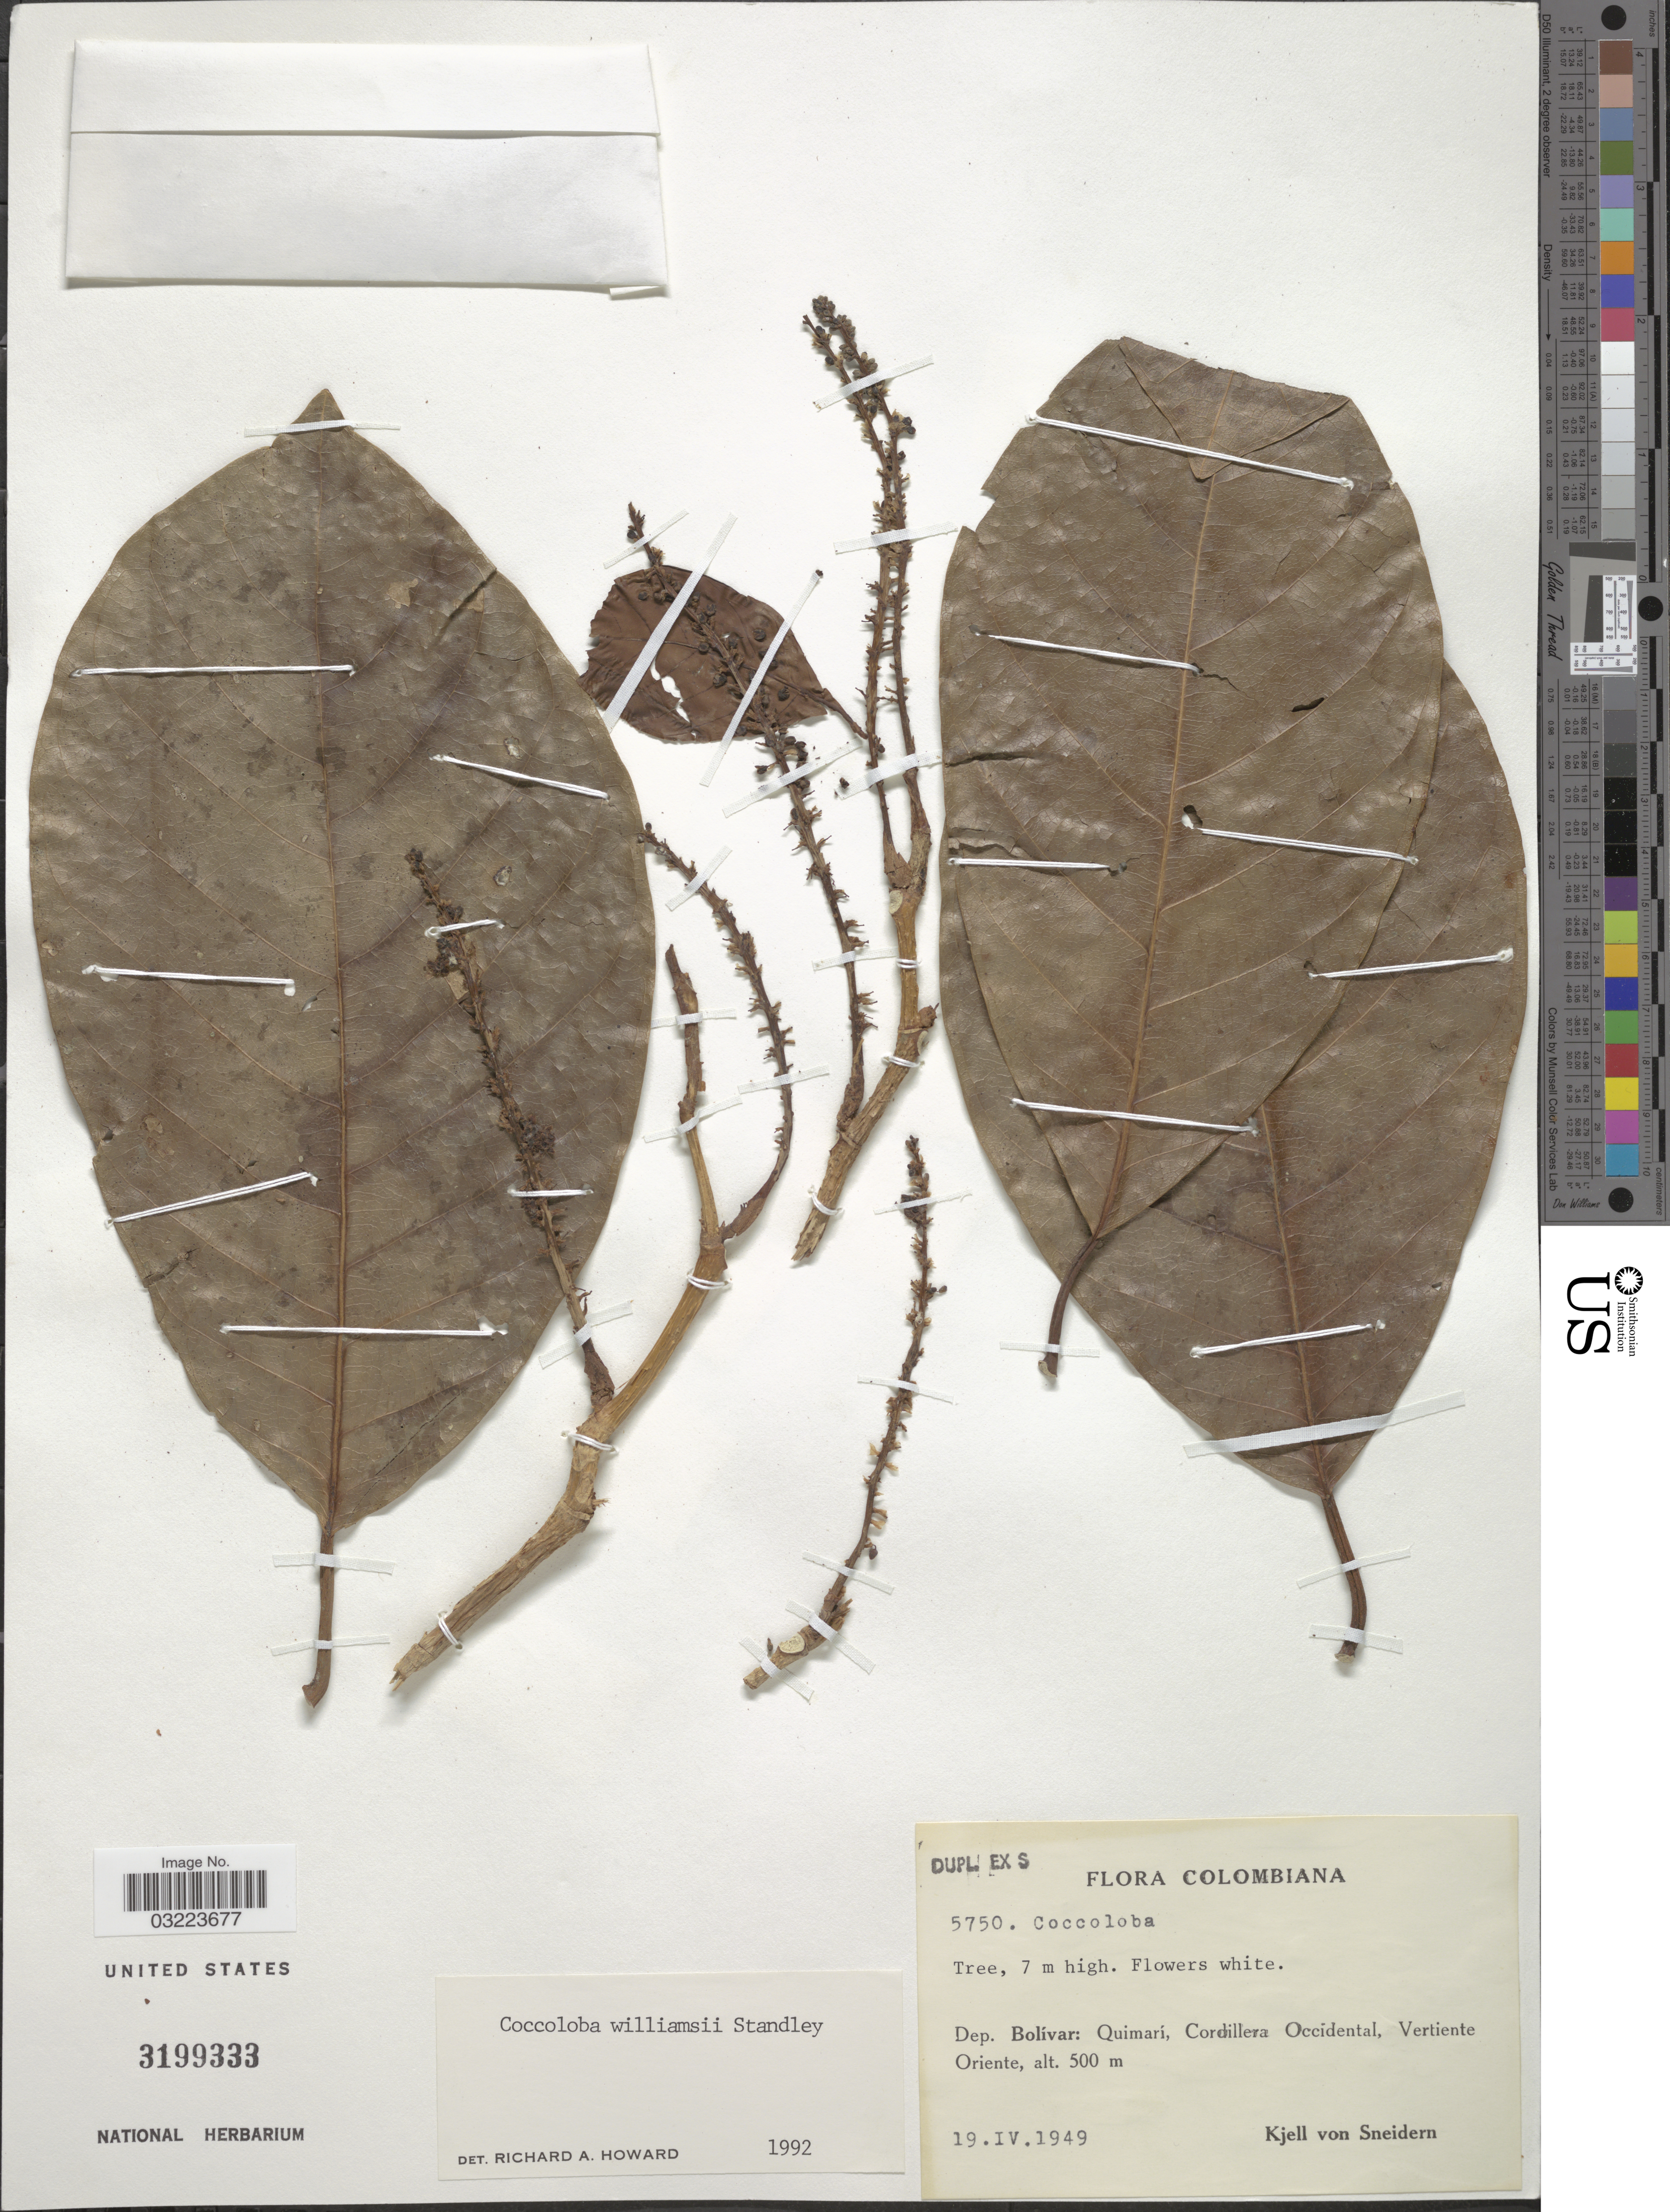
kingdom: Plantae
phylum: Tracheophyta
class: Magnoliopsida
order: Caryophyllales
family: Polygonaceae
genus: Coccoloba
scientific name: Coccoloba williamsii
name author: Standl.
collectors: K. von Sneidern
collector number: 5750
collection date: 1949-04-19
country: Colombia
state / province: Bolívar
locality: Colmbiana. Dept. Bolívar: Quimarí, Cordillera Occidental, Vertiente Oriente.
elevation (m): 500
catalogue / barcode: US 3199333